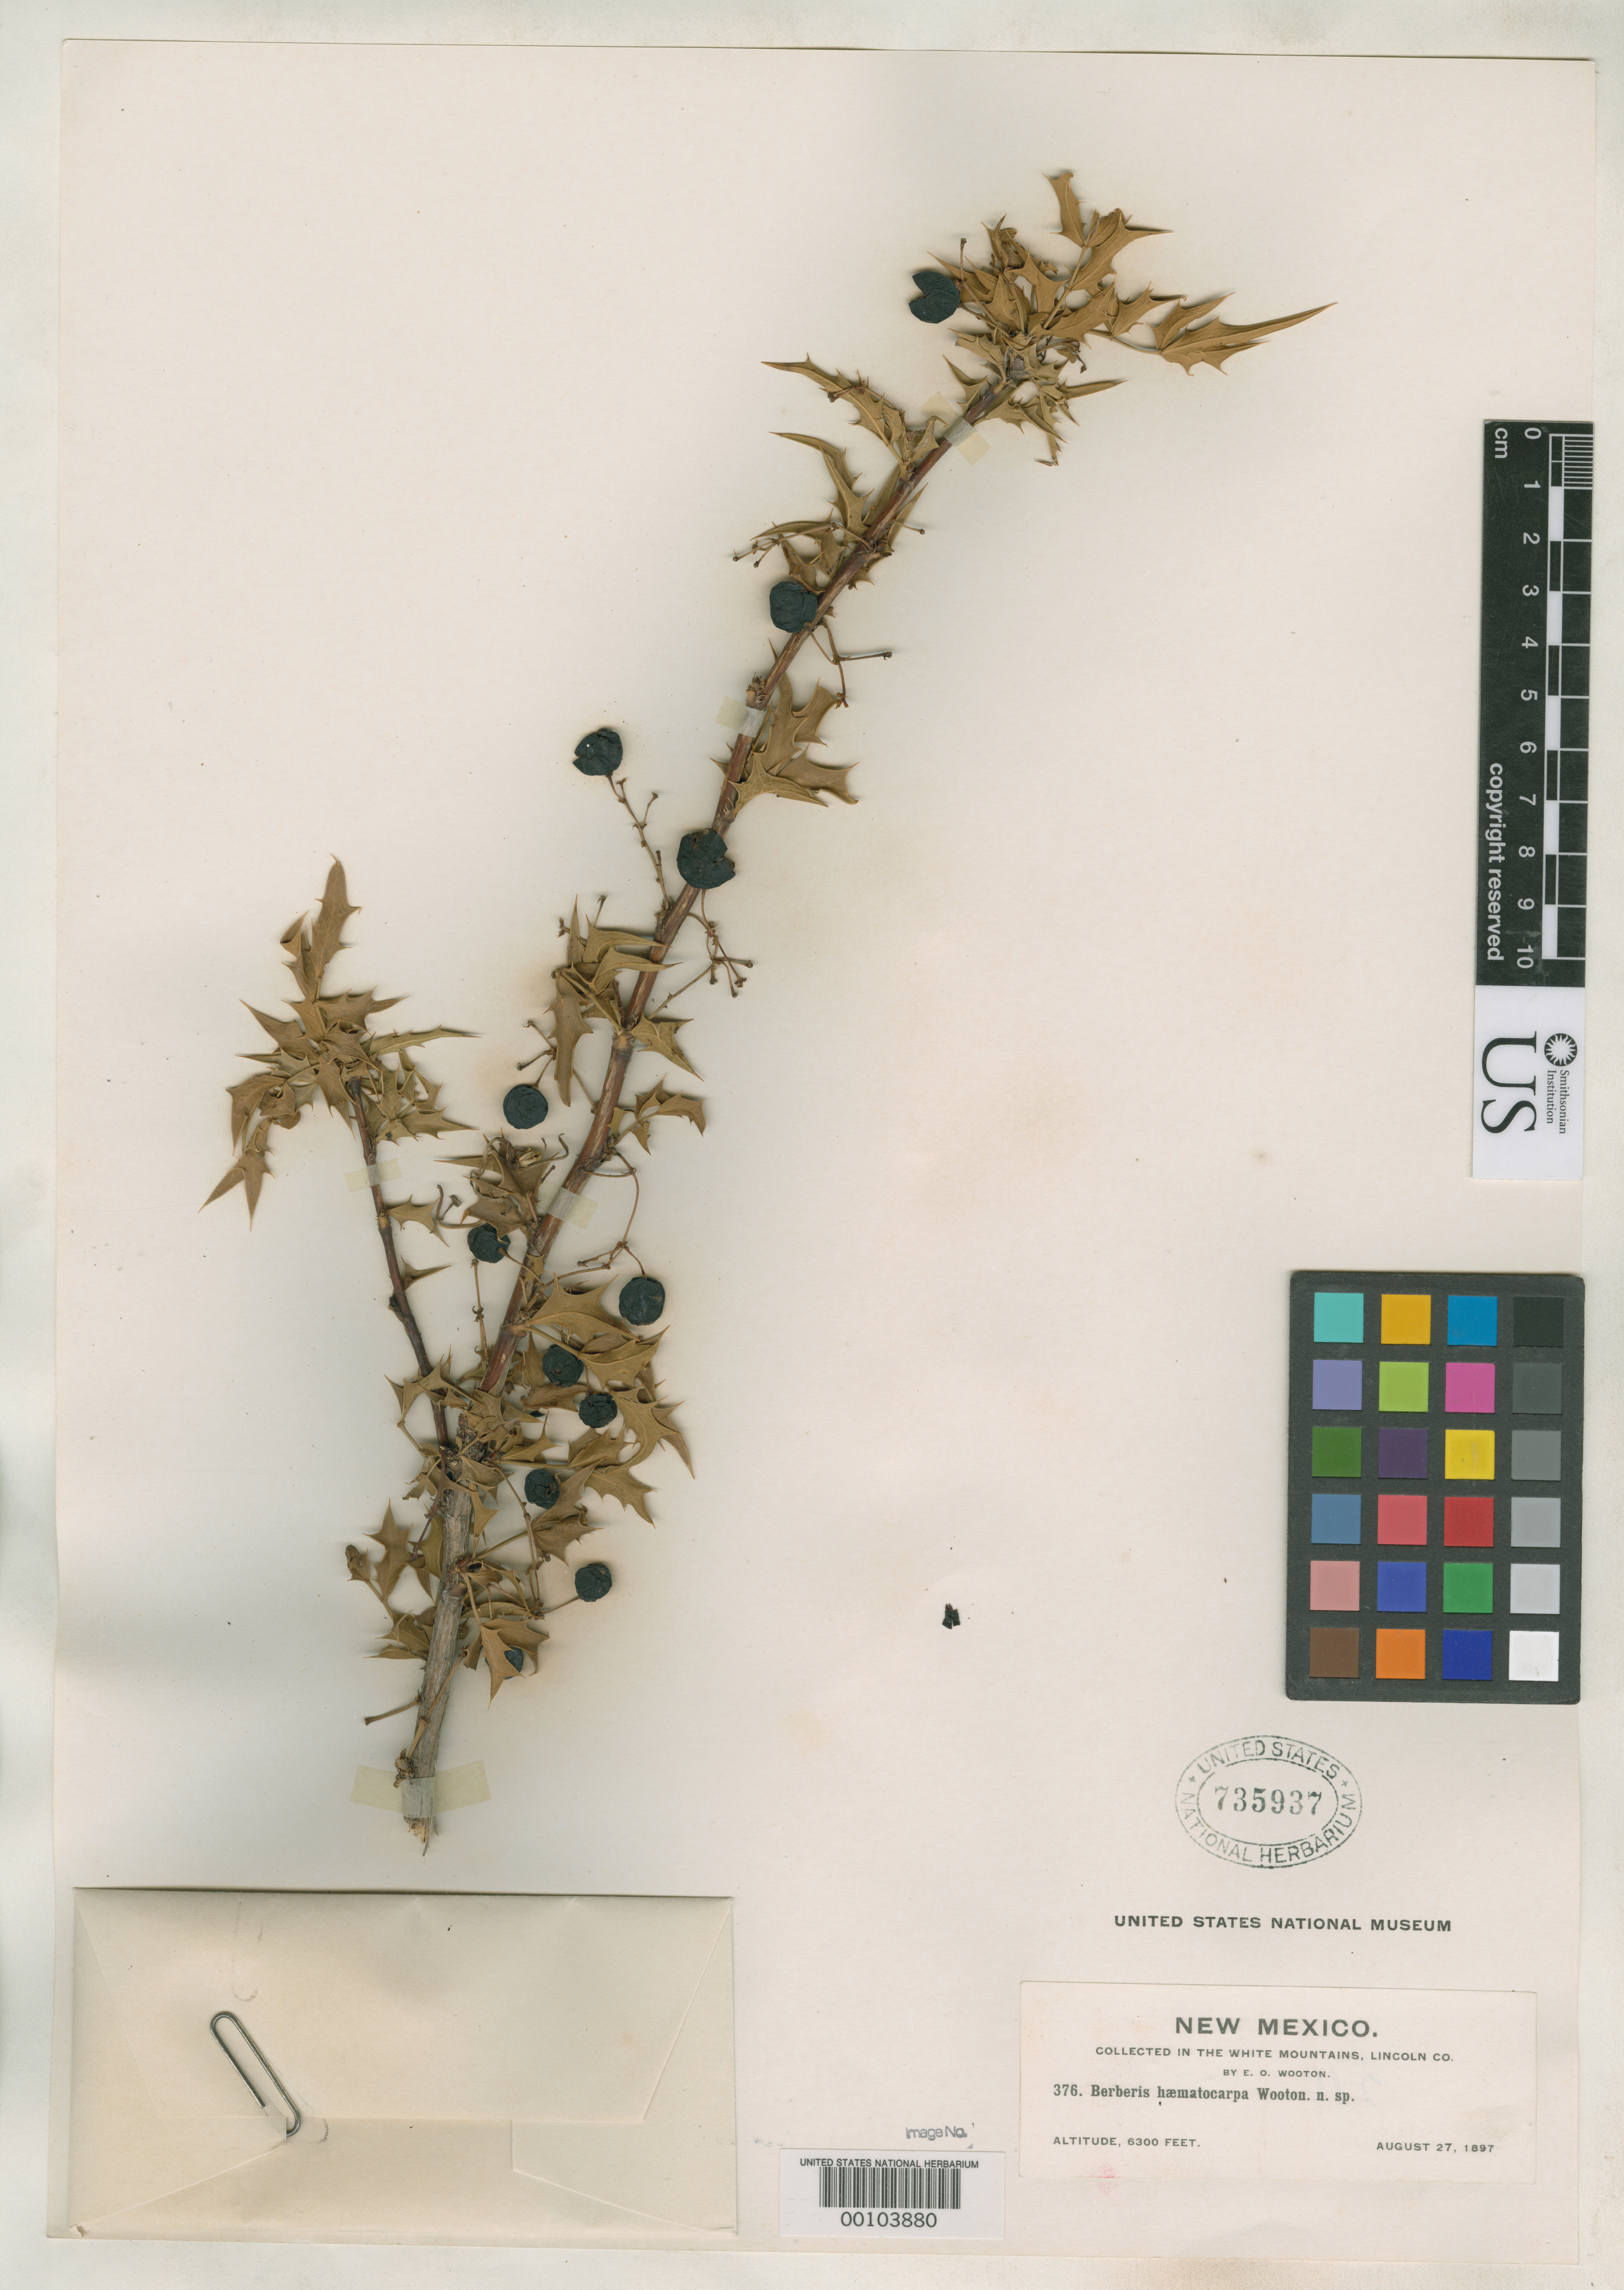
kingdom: Plantae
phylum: Tracheophyta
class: Magnoliopsida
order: Ranunculales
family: Berberidaceae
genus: Berberis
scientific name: Berberis haematocarpa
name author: Wooton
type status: Type Collection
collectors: E. O. Wooton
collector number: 376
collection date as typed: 27 Aug 1897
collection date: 1897-08-27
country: United States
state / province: New Mexico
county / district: Lincoln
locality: White Mountains.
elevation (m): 1920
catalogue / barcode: US 735937